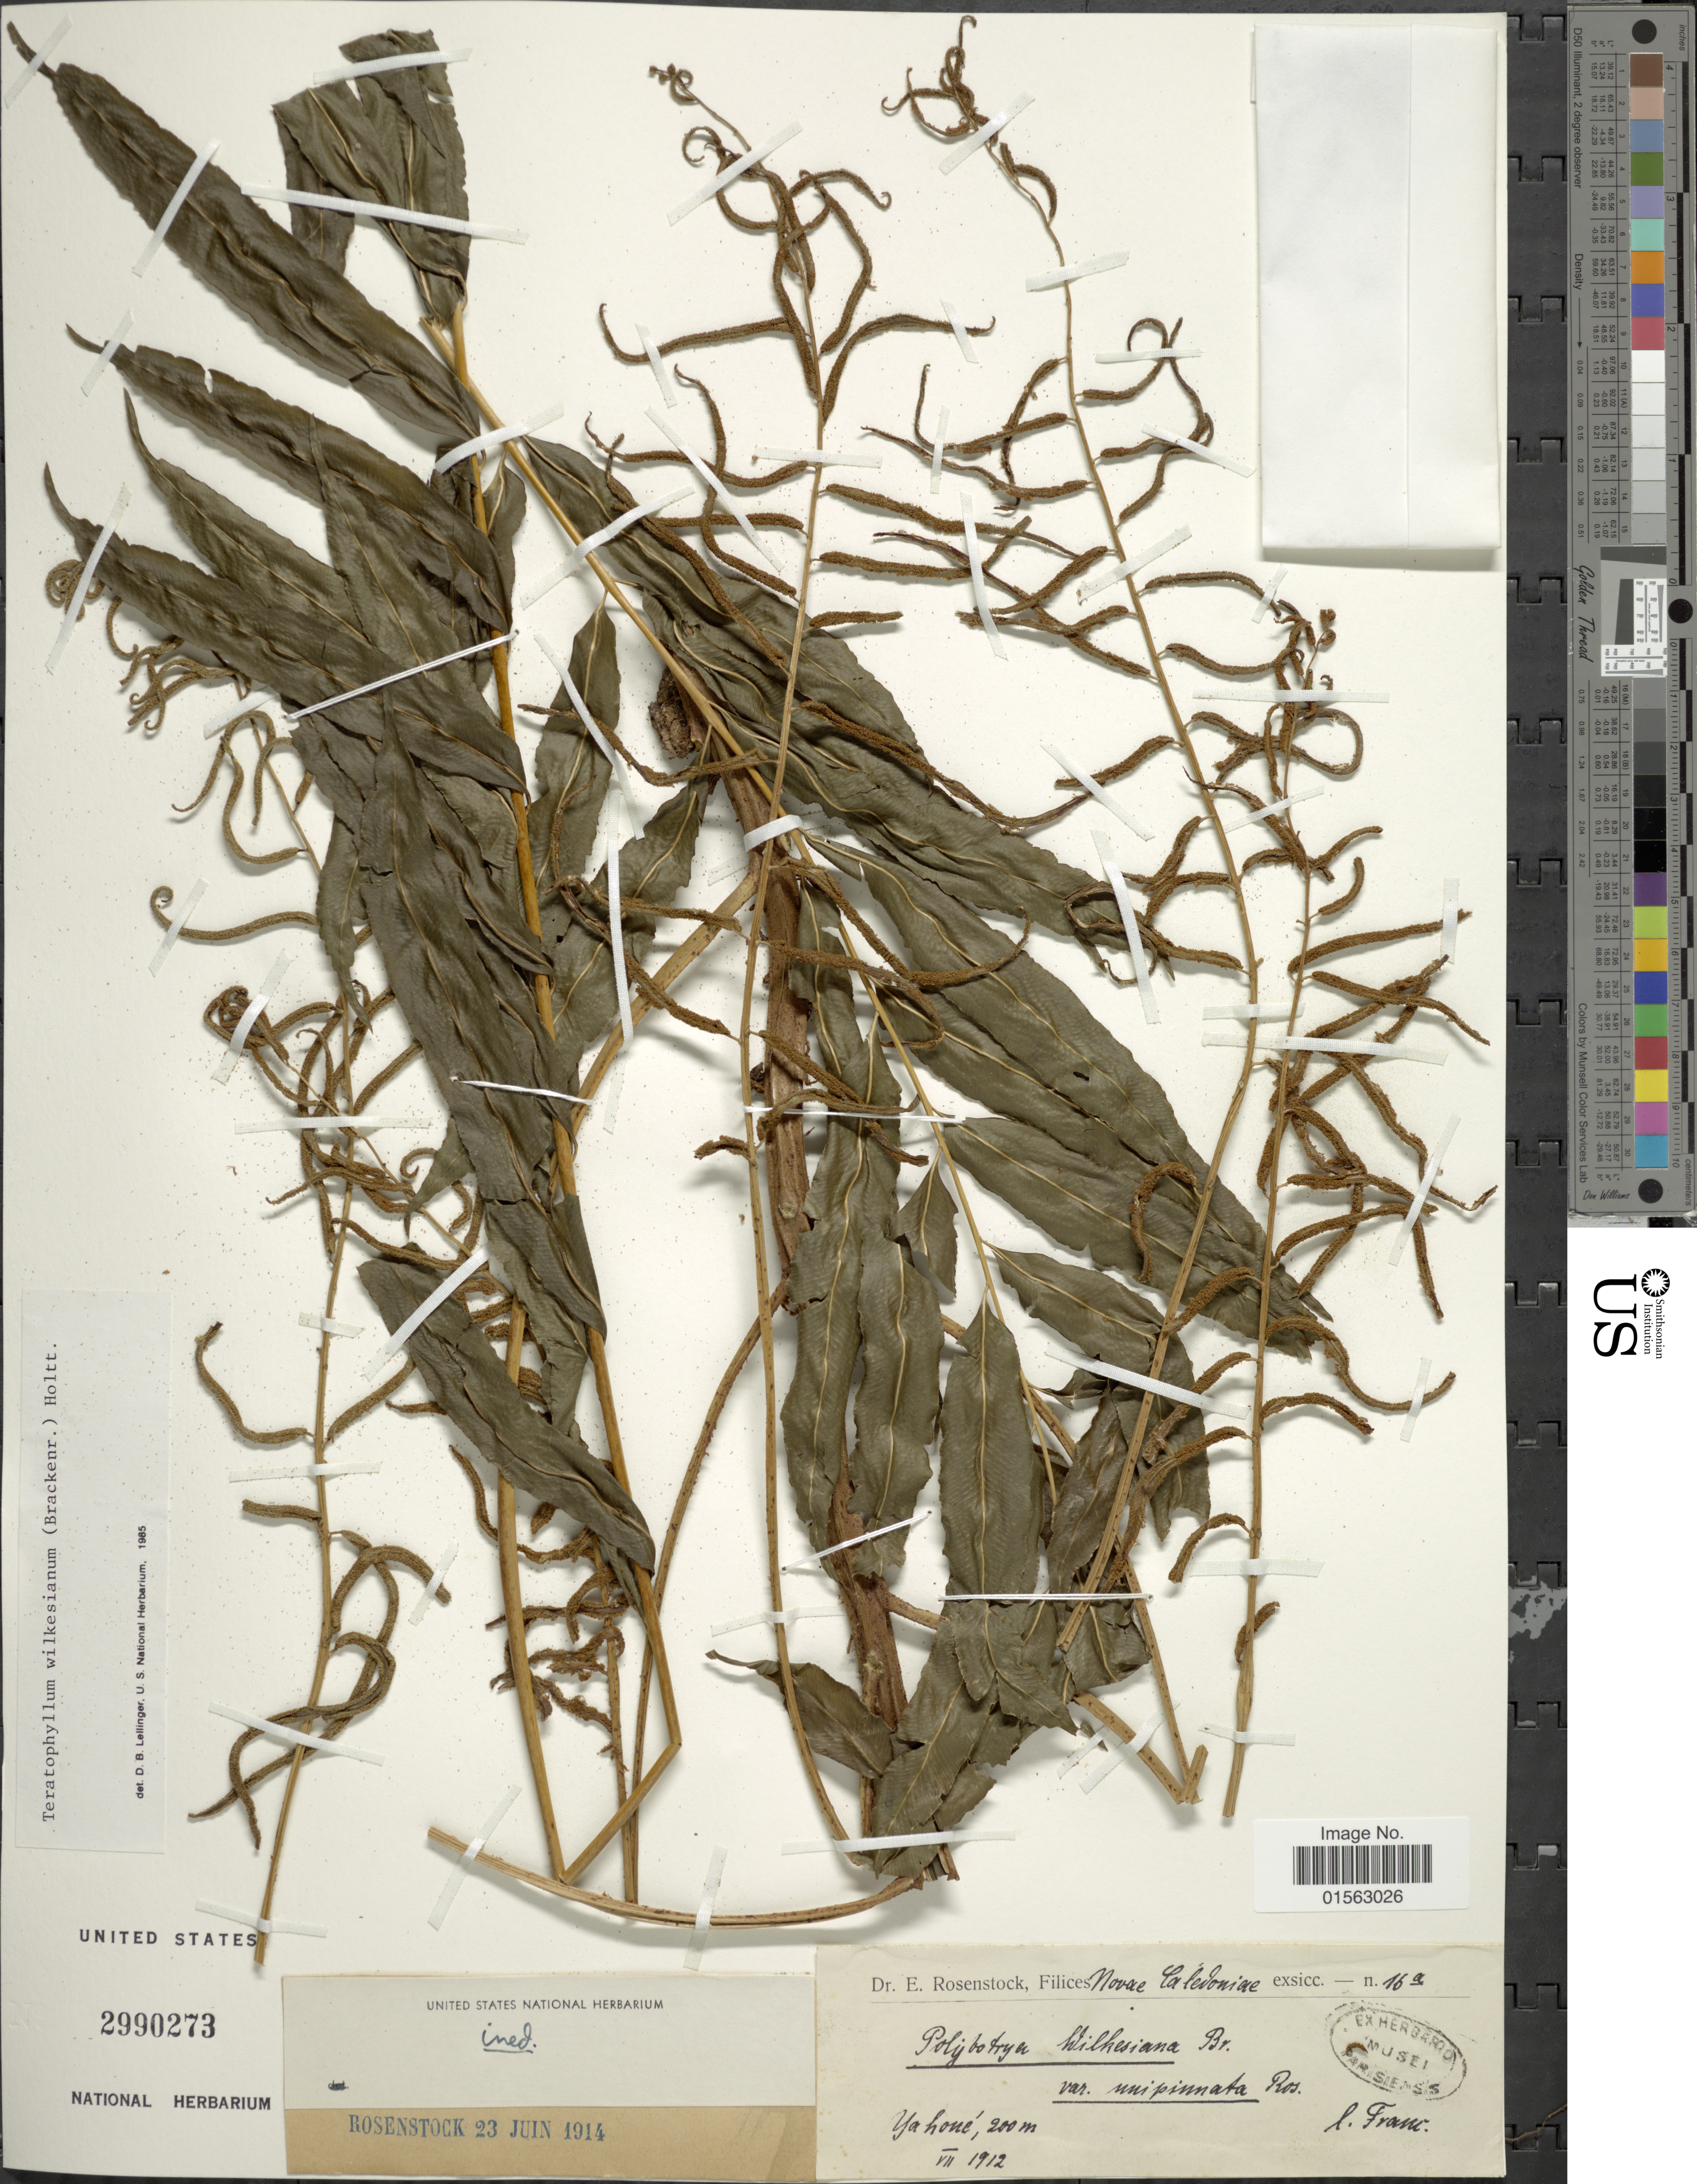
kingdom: Plantae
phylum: Tracheophyta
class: Polypodiopsida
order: Polypodiales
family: Dryopteridaceae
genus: Teratophyllum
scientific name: Teratophyllum wilkesianum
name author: (Brack.) Holttum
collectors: Franc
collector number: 16a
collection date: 1912-07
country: New Caledonia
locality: Novae Caledoniae, Yahoné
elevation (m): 200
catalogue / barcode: US 2990273